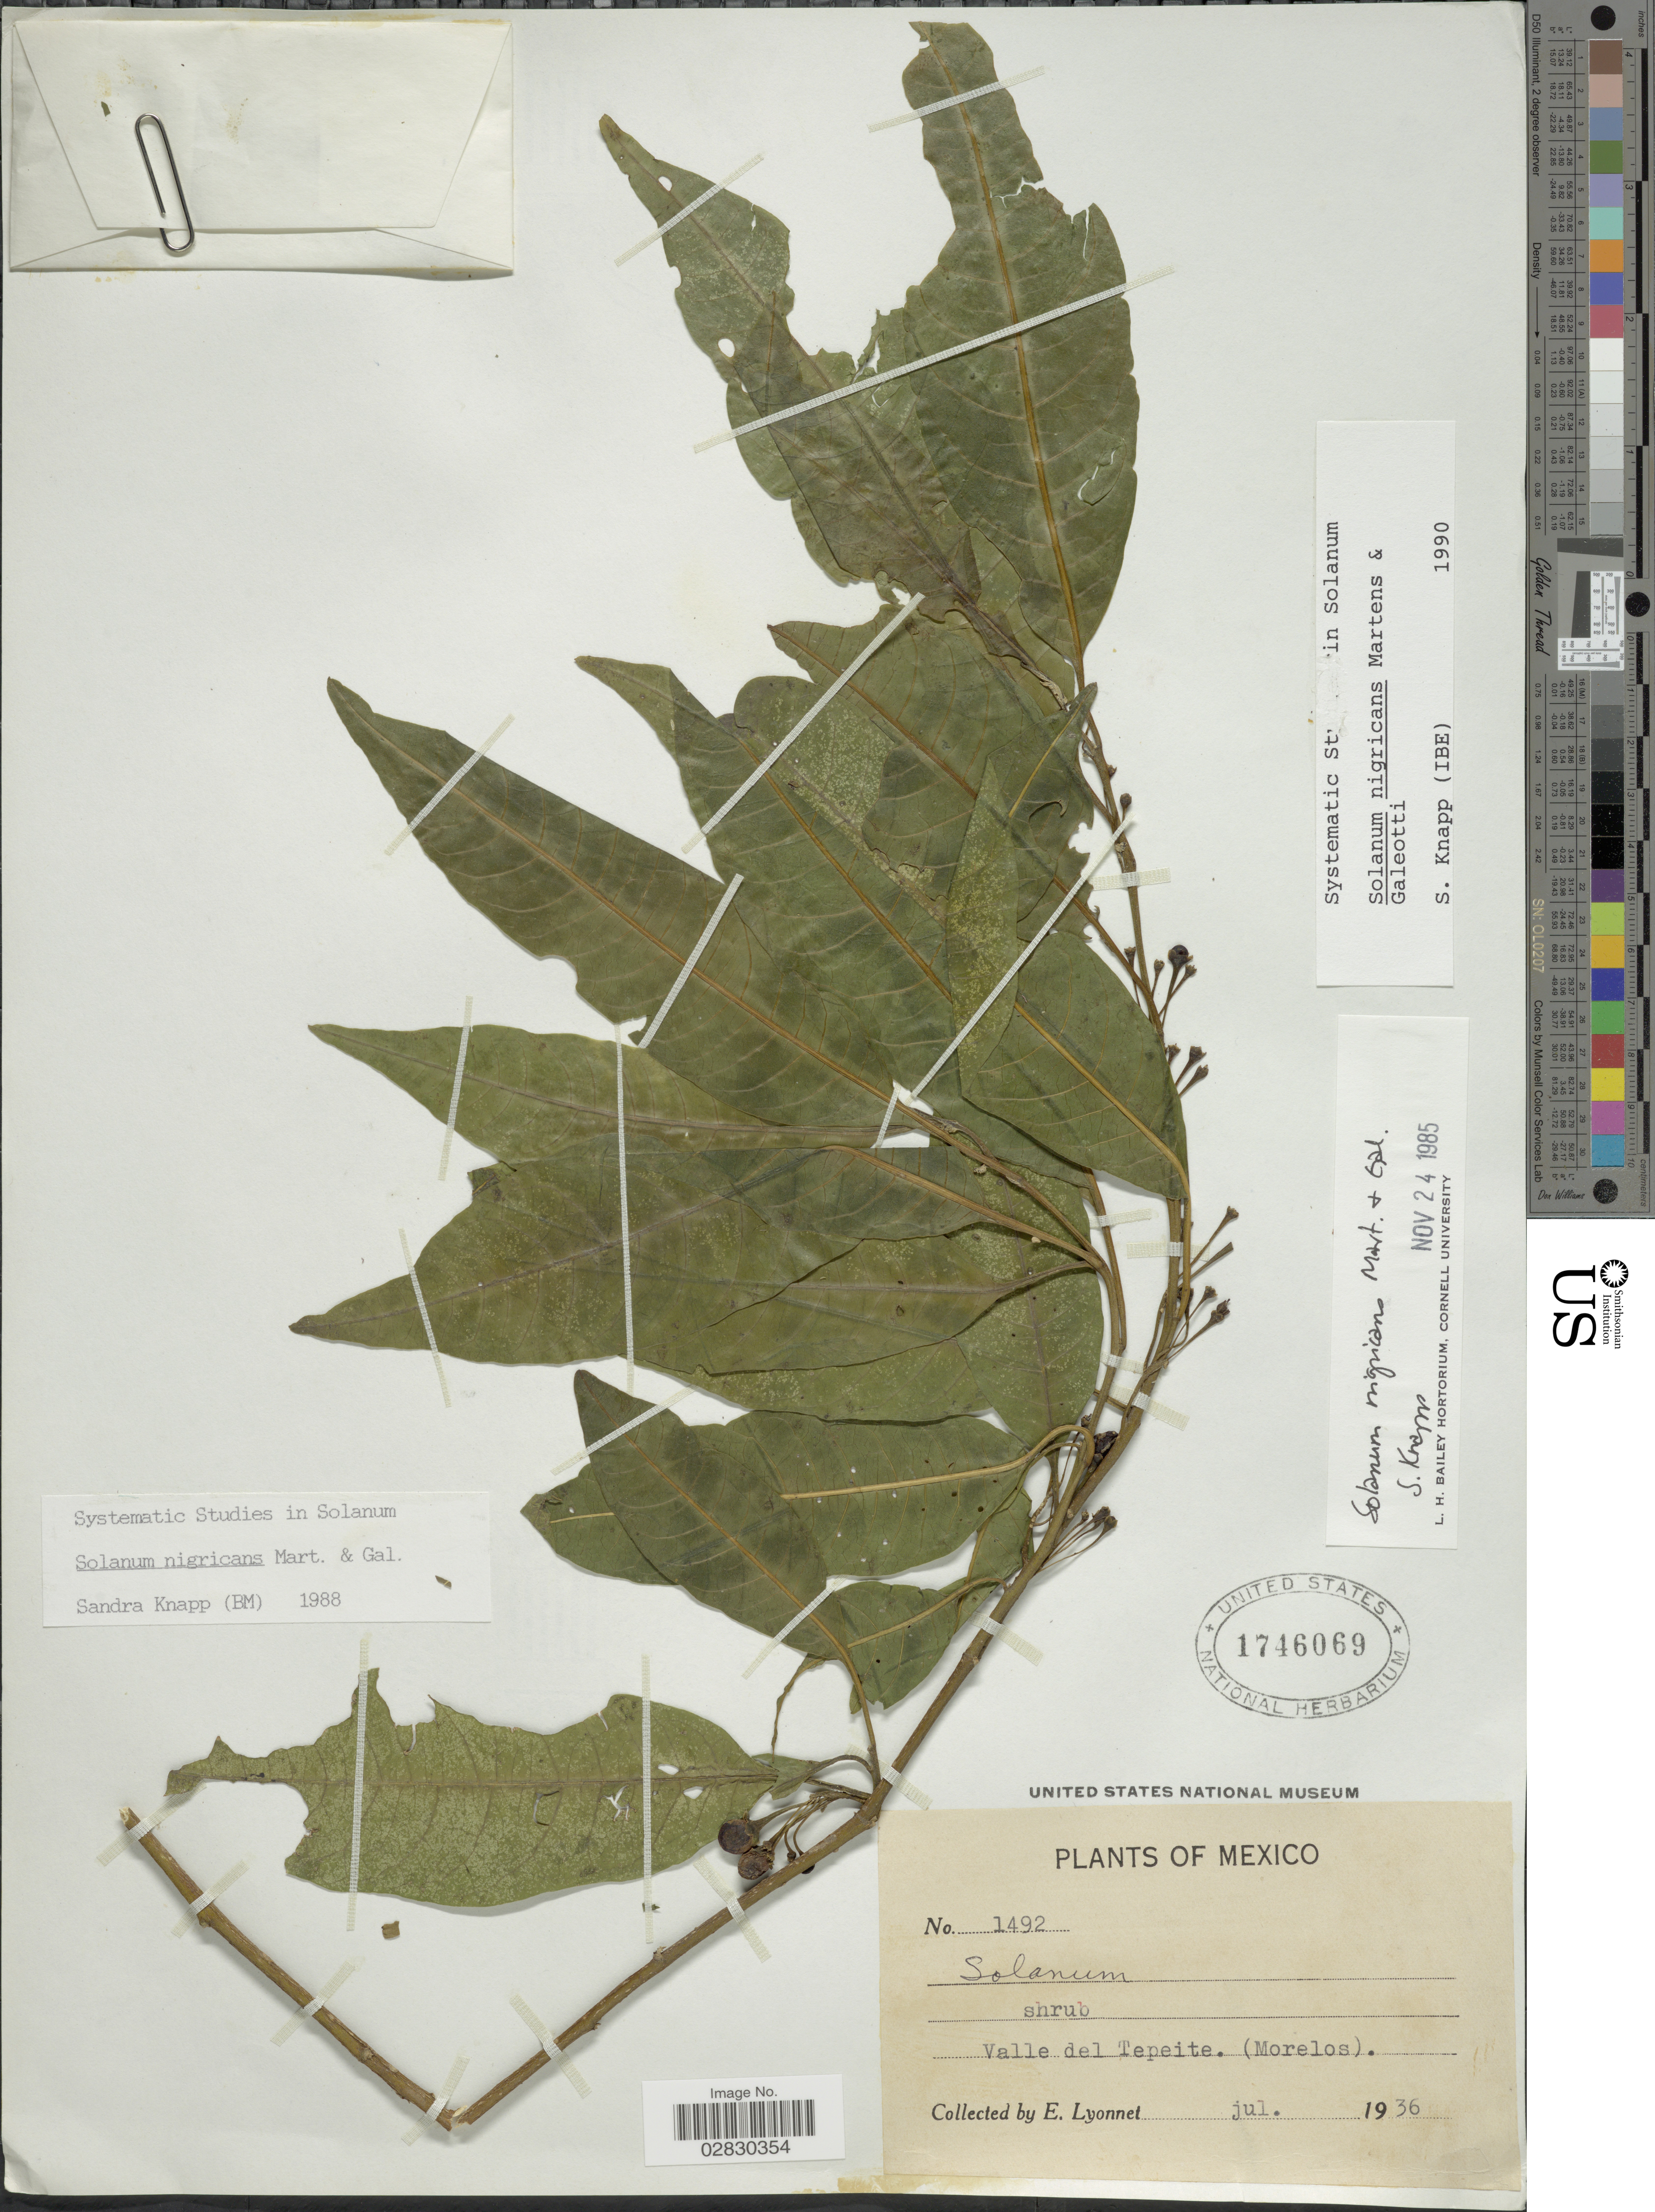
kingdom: Plantae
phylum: Tracheophyta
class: Magnoliopsida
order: Solanales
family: Solanaceae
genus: Solanum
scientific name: Solanum nigricans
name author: M. Martens & Galeotti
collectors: E. Lyonnet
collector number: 1492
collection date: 1936-07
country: Mexico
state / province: Morelos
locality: Valle del Tepeite.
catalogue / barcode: US 1746069